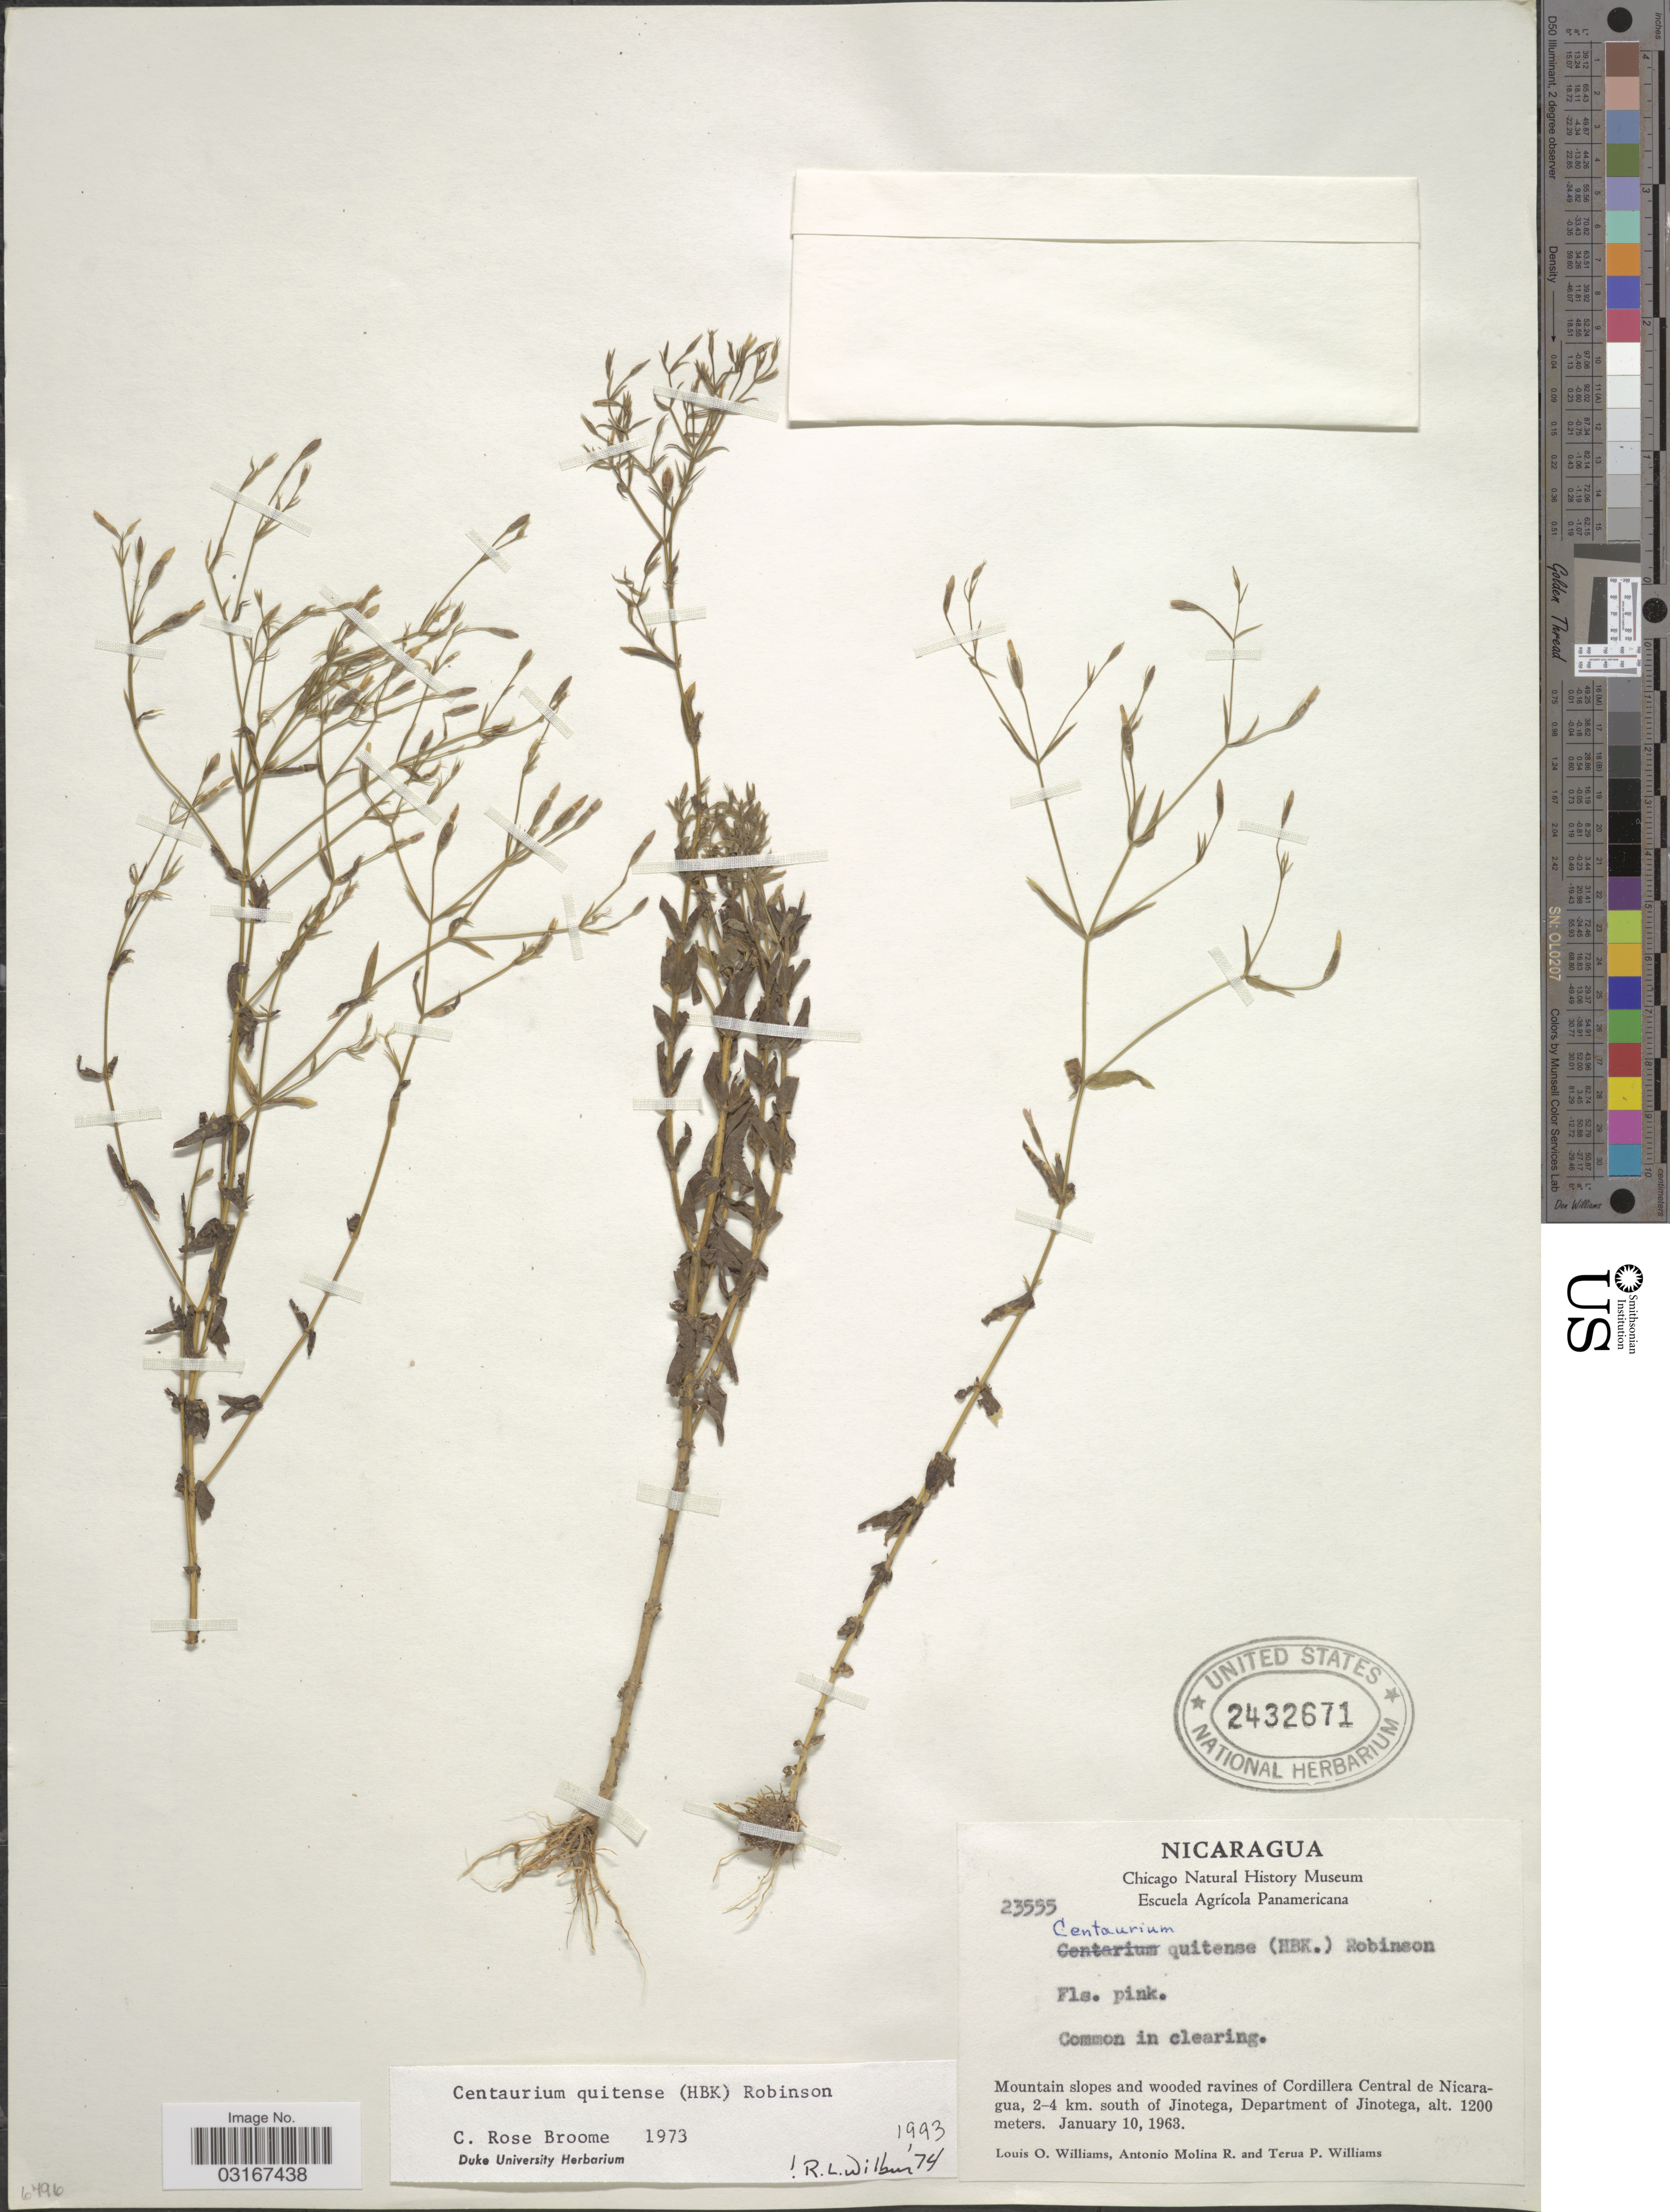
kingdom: Plantae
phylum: Tracheophyta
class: Magnoliopsida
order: Gentianales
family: Gentianaceae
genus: Centaurium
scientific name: Centaurium quitense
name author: (Kunth) B.L. Rob.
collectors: L. O. Williams, A. Molina R. & T. Williams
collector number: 23555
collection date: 1963-01-10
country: Nicaragua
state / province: Jinotega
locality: Mountain slopes and wooded ravines of Cordillera Central de Nicaragua, 2-4 km. south of Jinotega, Department of Jinotega.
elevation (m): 1200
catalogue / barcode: US 2432671